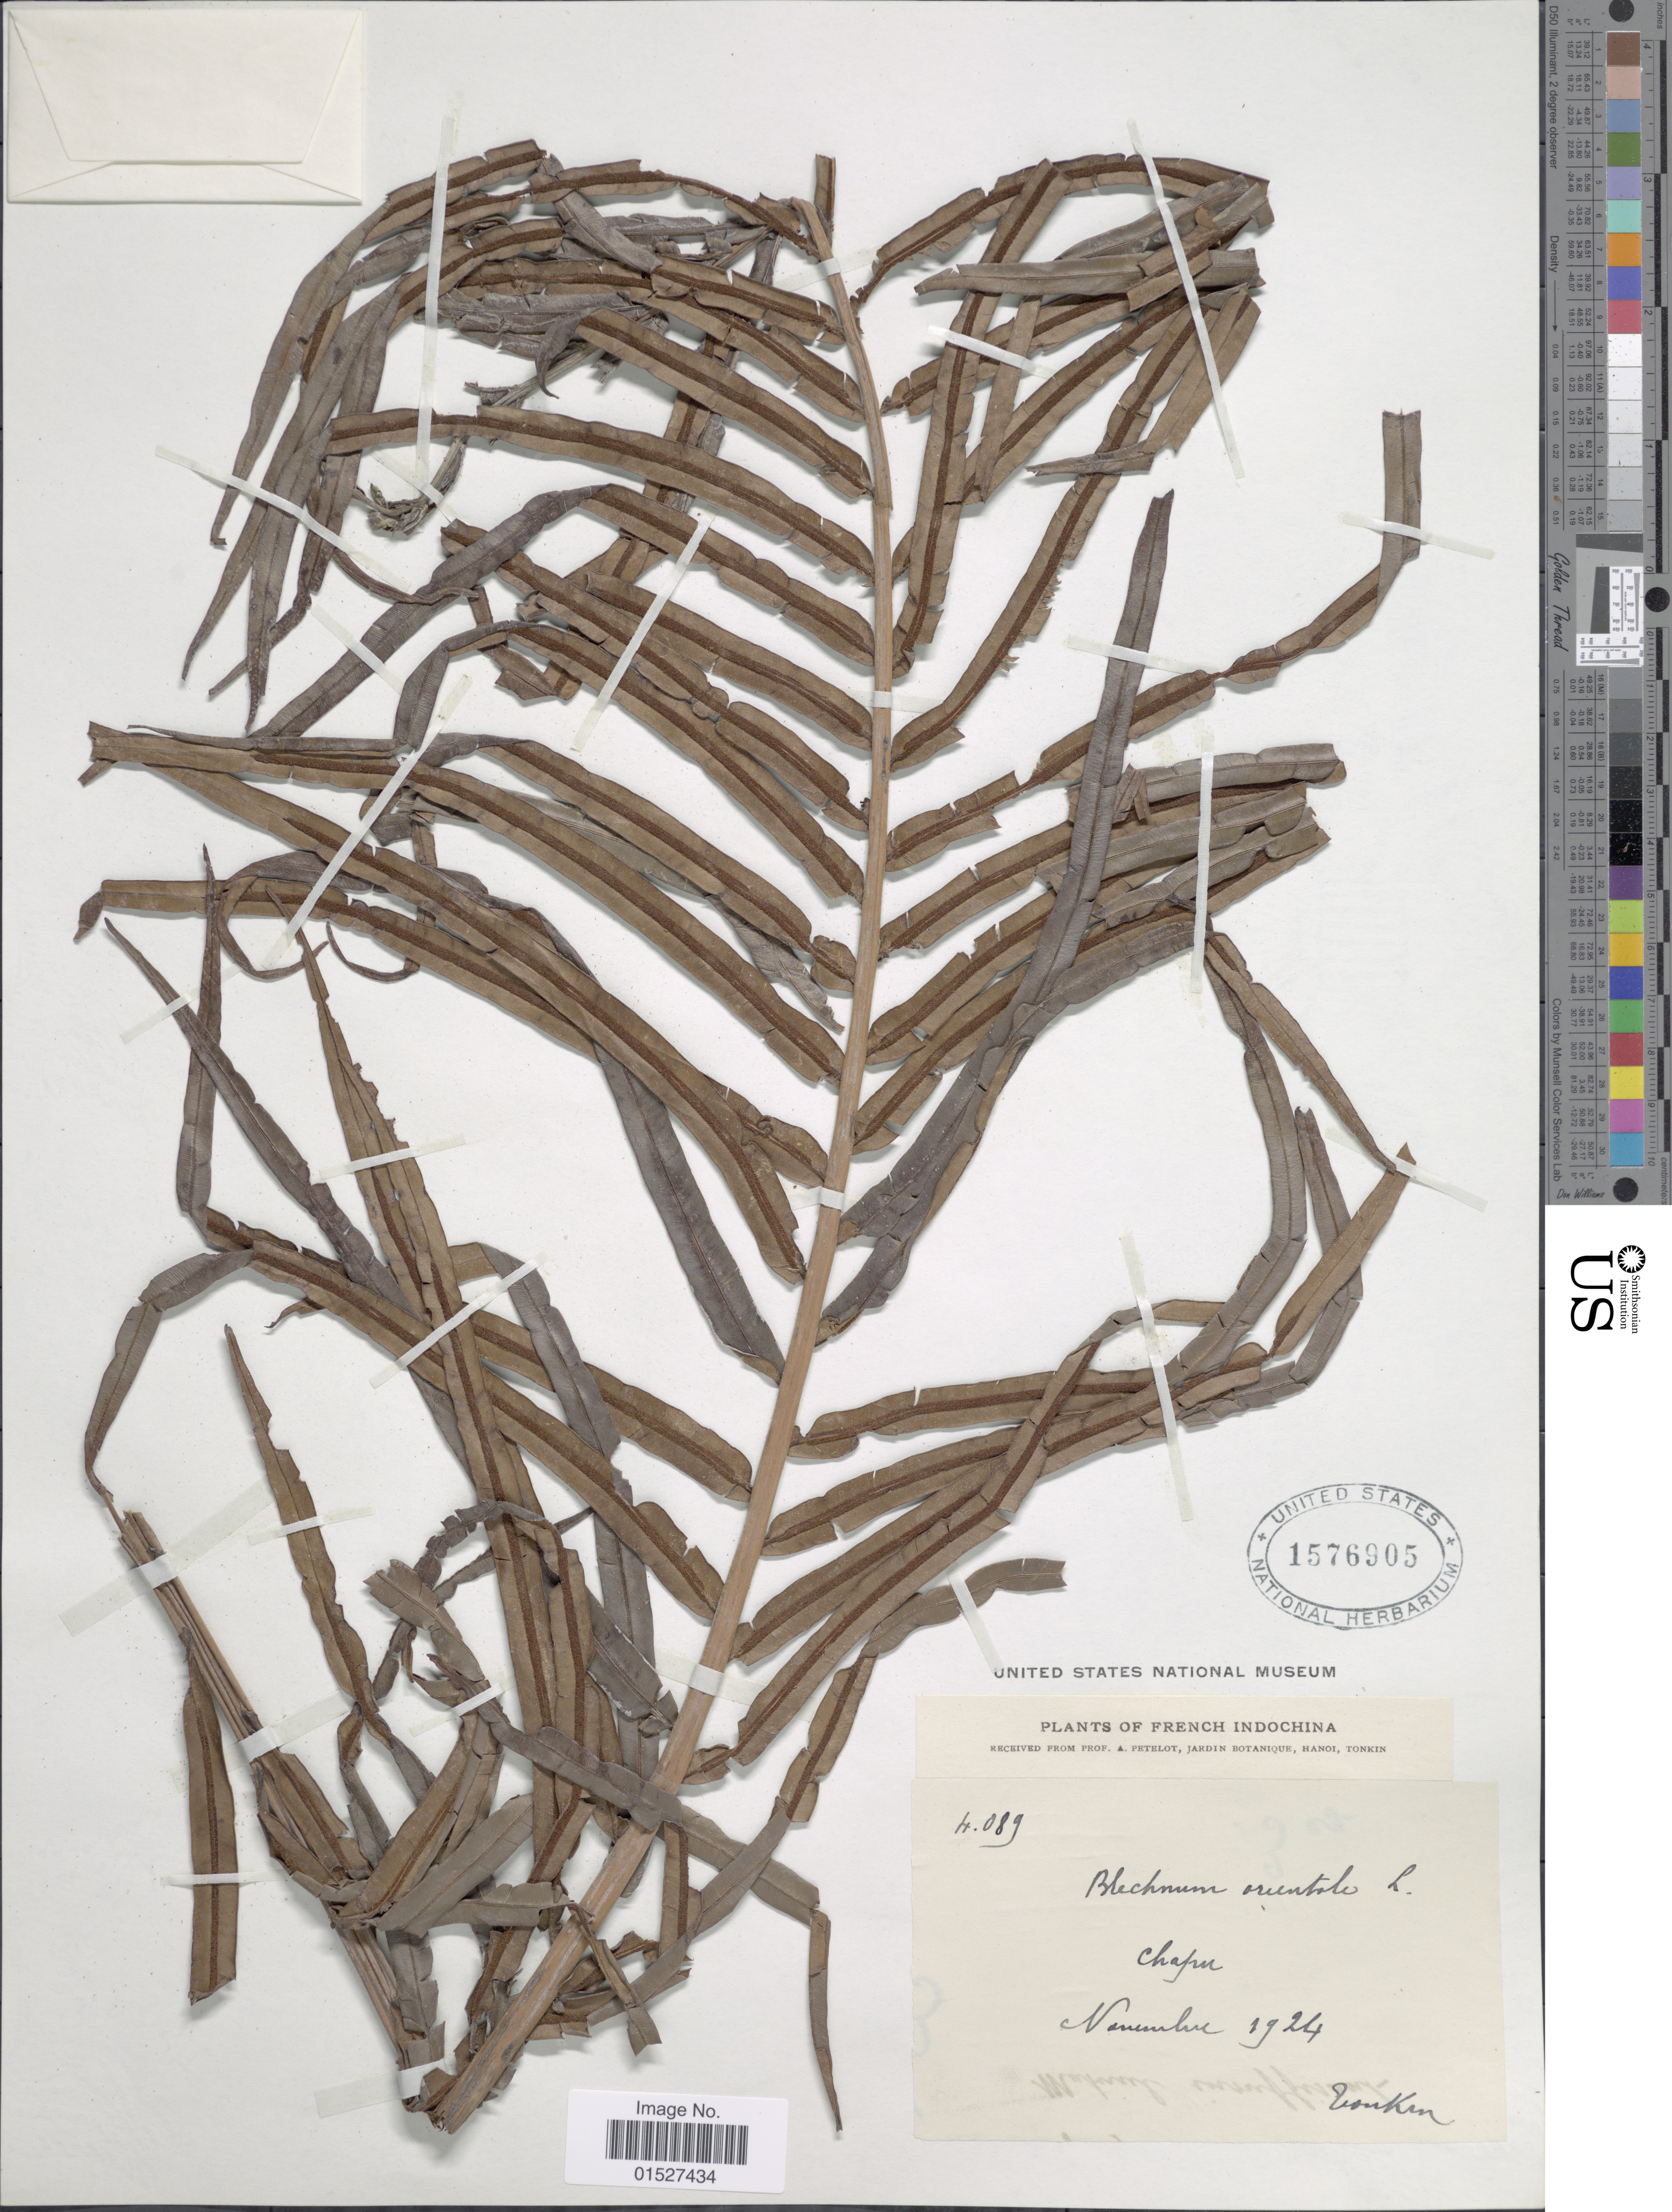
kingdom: Plantae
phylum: Tracheophyta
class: Polypodiopsida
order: Polypodiales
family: Blechnaceae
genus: Blechnum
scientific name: Blechnum orientale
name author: L.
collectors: A. Petelot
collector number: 4089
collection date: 1924-11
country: Vietnam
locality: French Indochina. Tonkin. Chapa.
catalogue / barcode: US 1576905